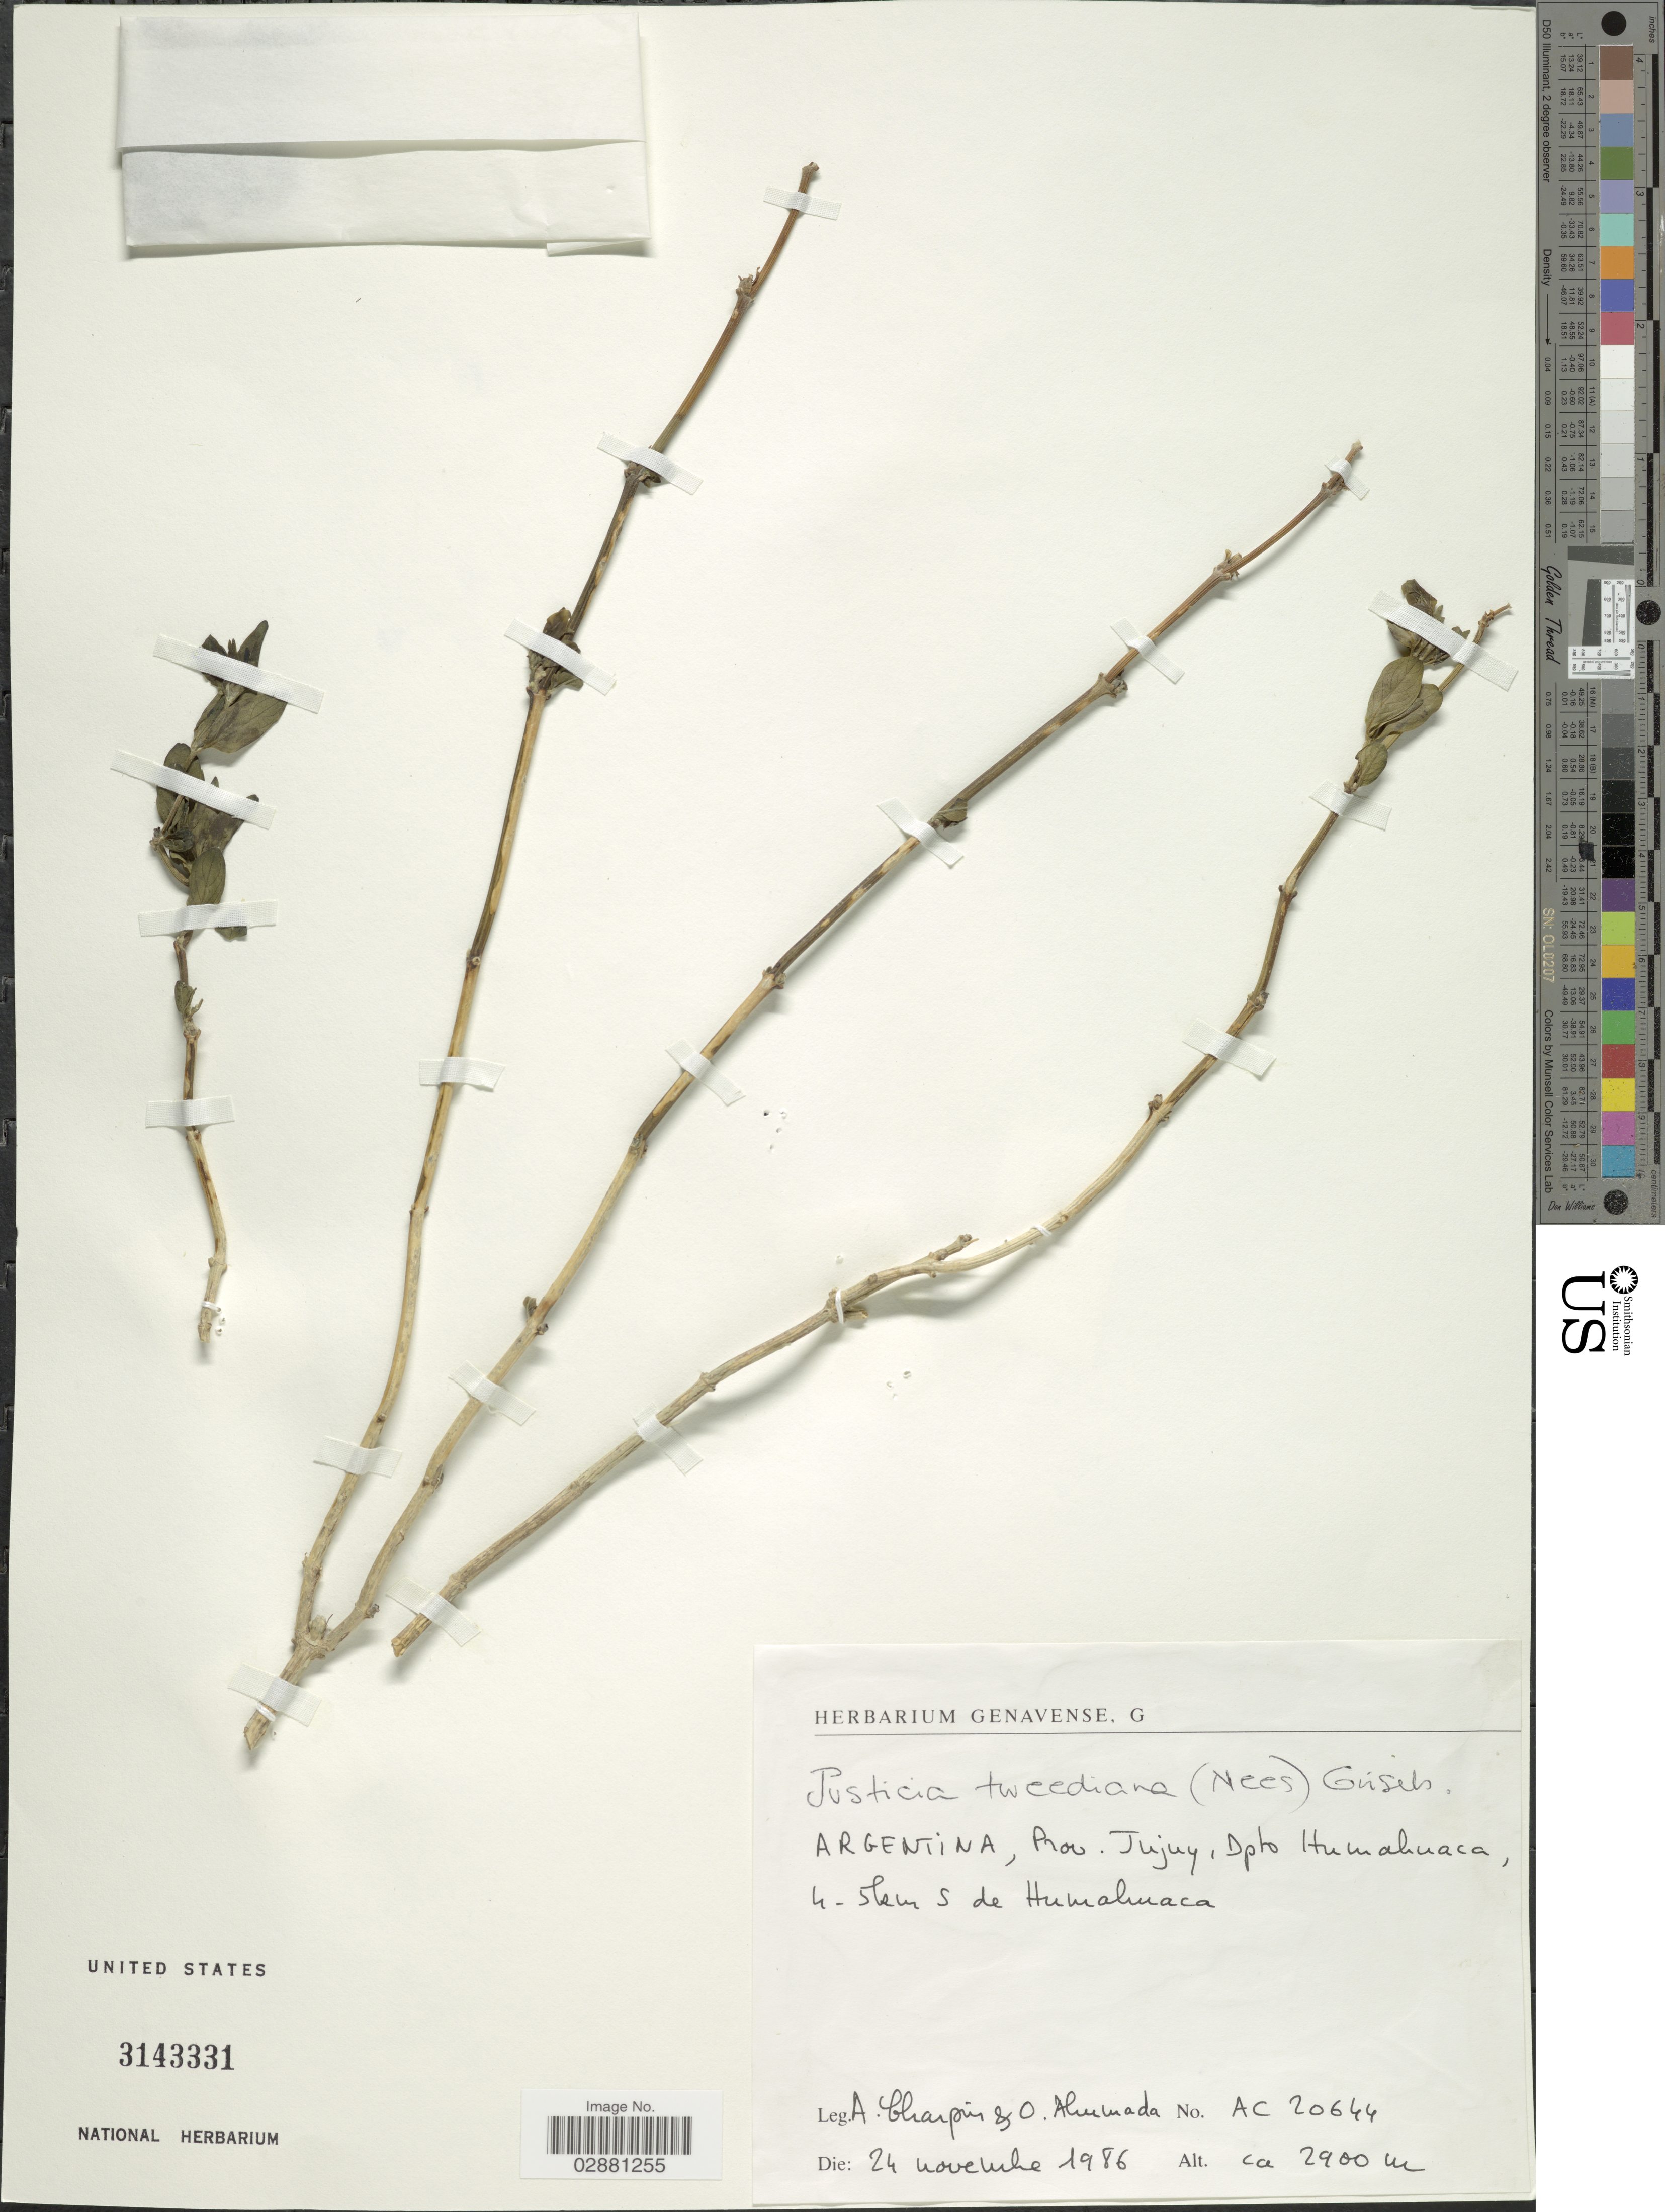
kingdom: Plantae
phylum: Tracheophyta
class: Magnoliopsida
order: Lamiales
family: Acanthaceae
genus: Justicia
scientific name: Justicia tweediana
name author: (Nees) Griseb.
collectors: A. Charpin & O. Ahumada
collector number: AC20644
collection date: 1986-11-24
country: Argentina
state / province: Jujuy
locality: Dpto. Humahuaca, 4-5 km S de Humahuaca.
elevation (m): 2900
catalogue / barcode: US 3143331